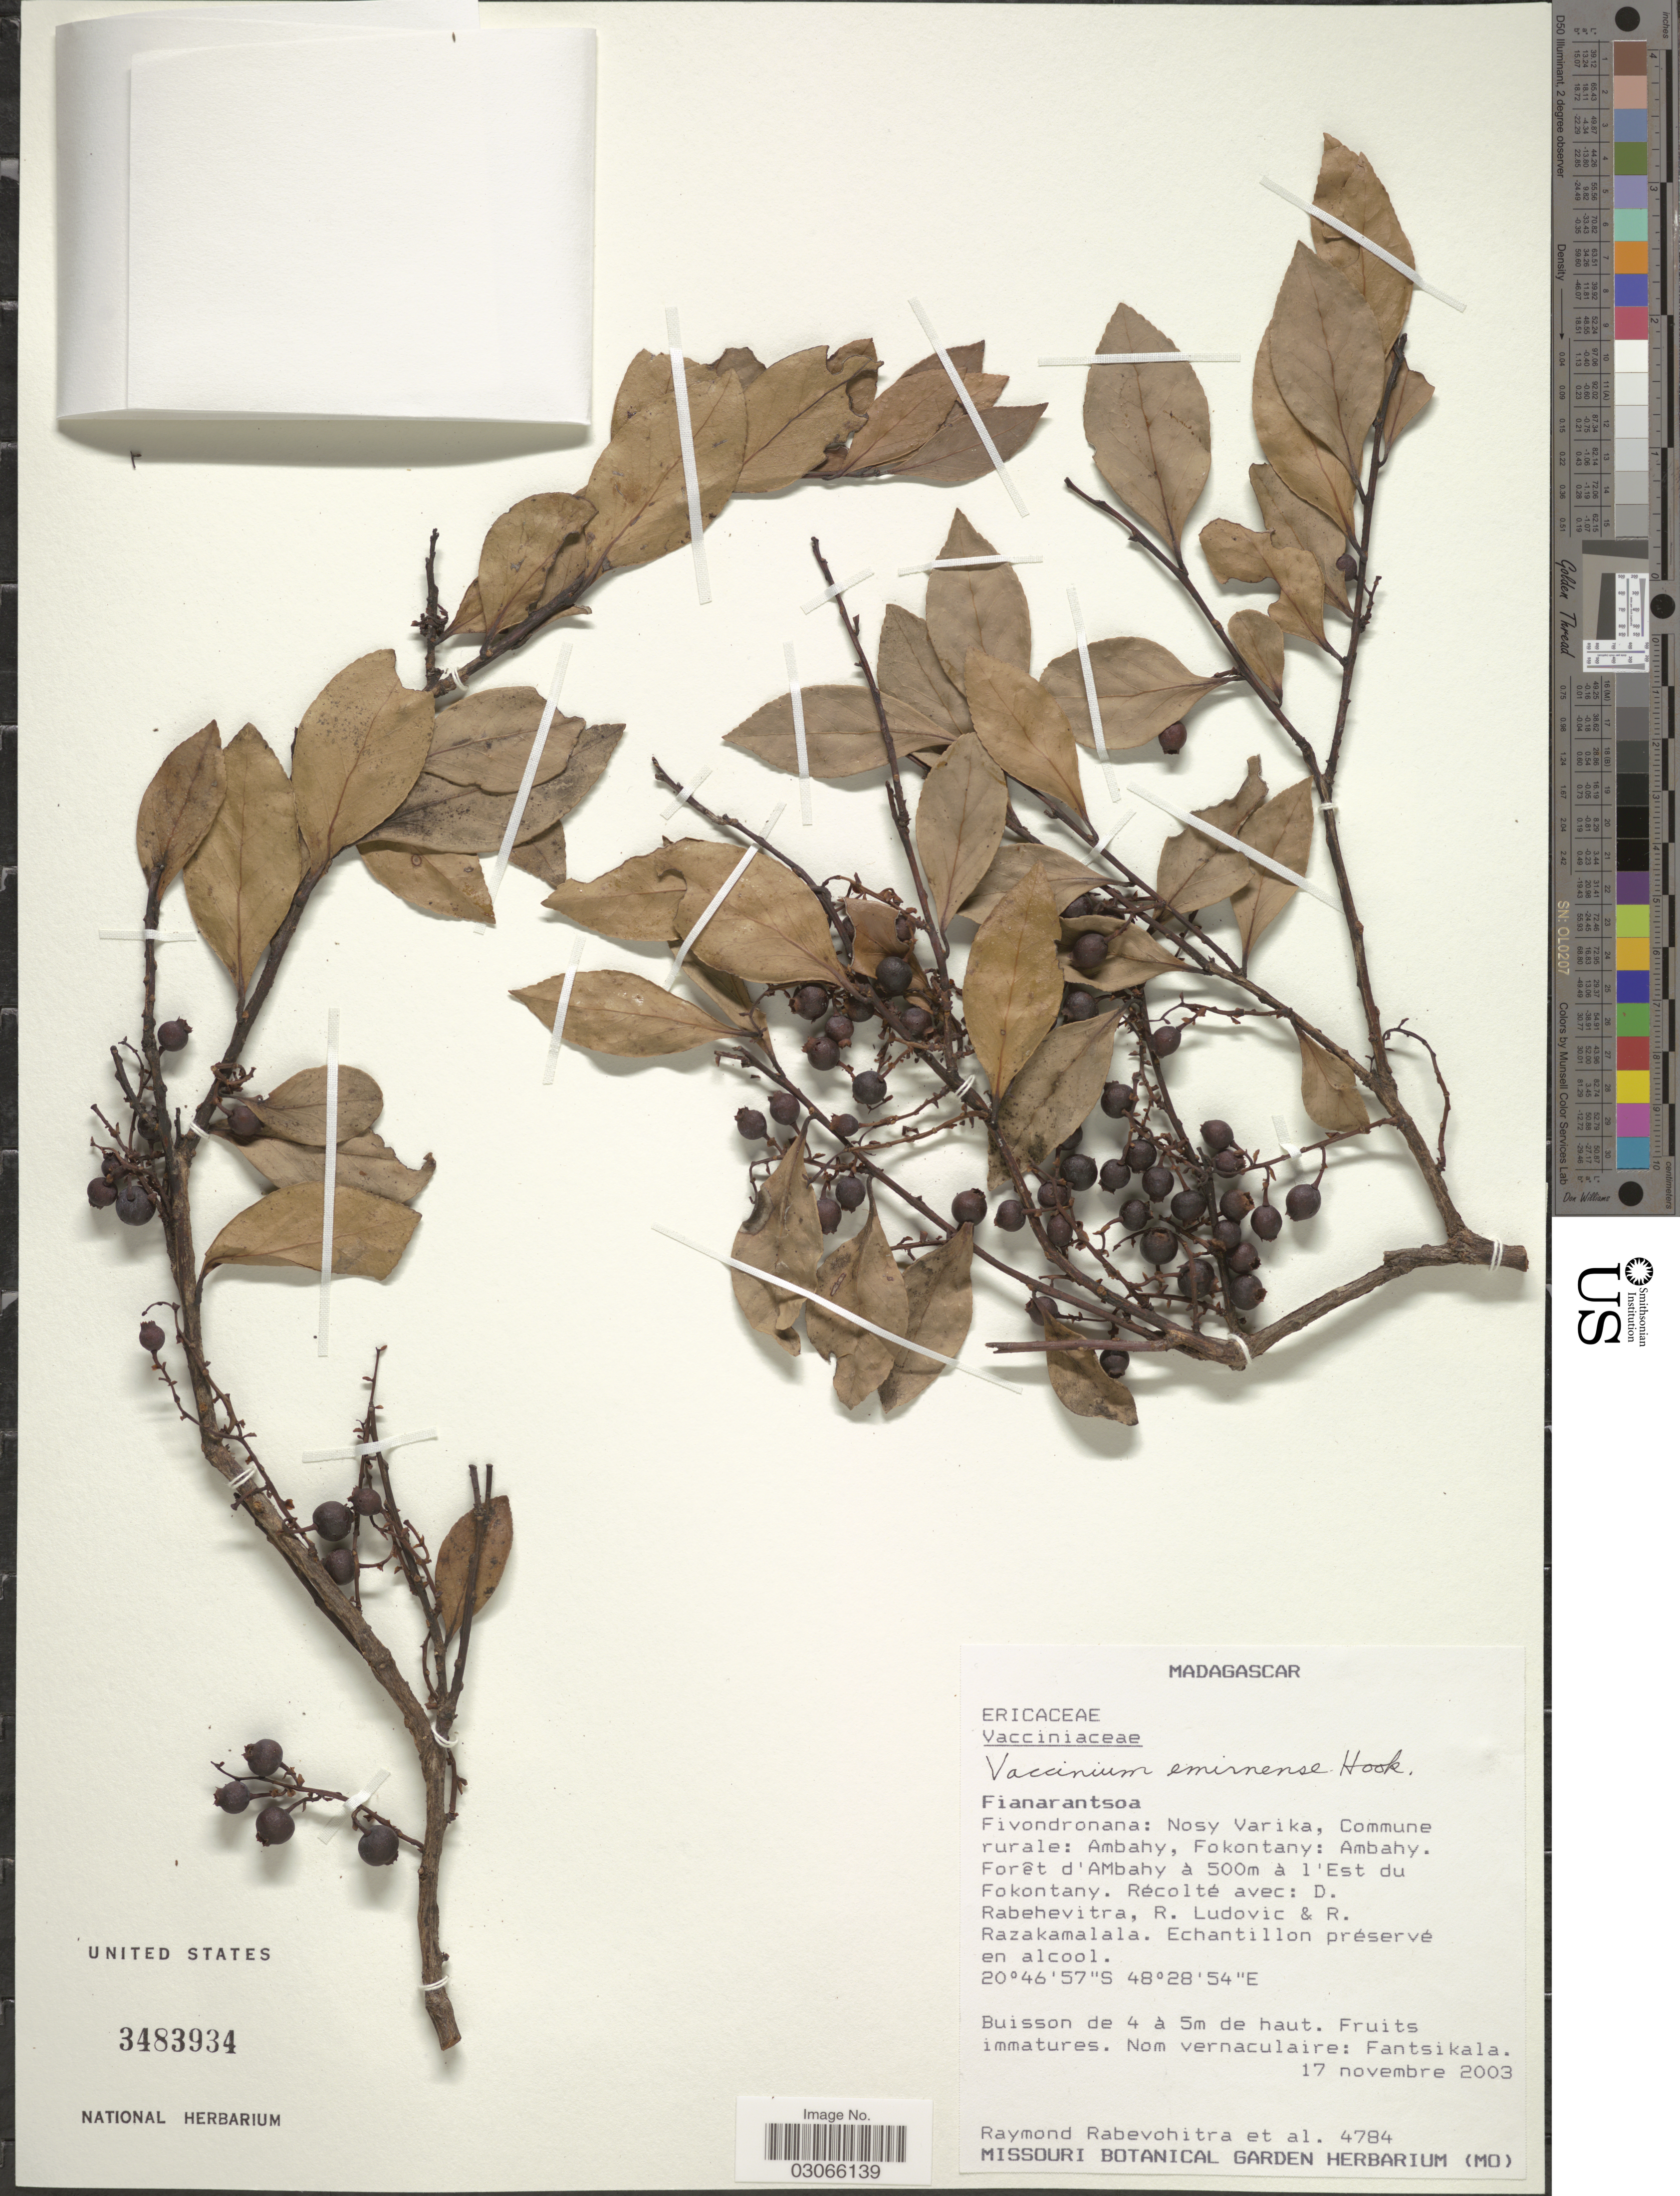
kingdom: Plantae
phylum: Tracheophyta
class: Magnoliopsida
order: Ericales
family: Ericaceae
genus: Vaccinium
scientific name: Vaccinium emirnense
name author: Hook.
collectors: R. Rabevohitra, D. Rabehevitra, R. Ludovic & R. Razakamalala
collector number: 4784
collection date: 2003-11-17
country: Madagascar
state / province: Vatovavy Fitovinany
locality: Fivondronana: Nosy Varika, Commune rurale: Ambahy, Fokontany: Ambahy. Forêt d'Ambahy à 500m à l'Est du Fokontany.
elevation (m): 500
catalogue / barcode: US 3483934